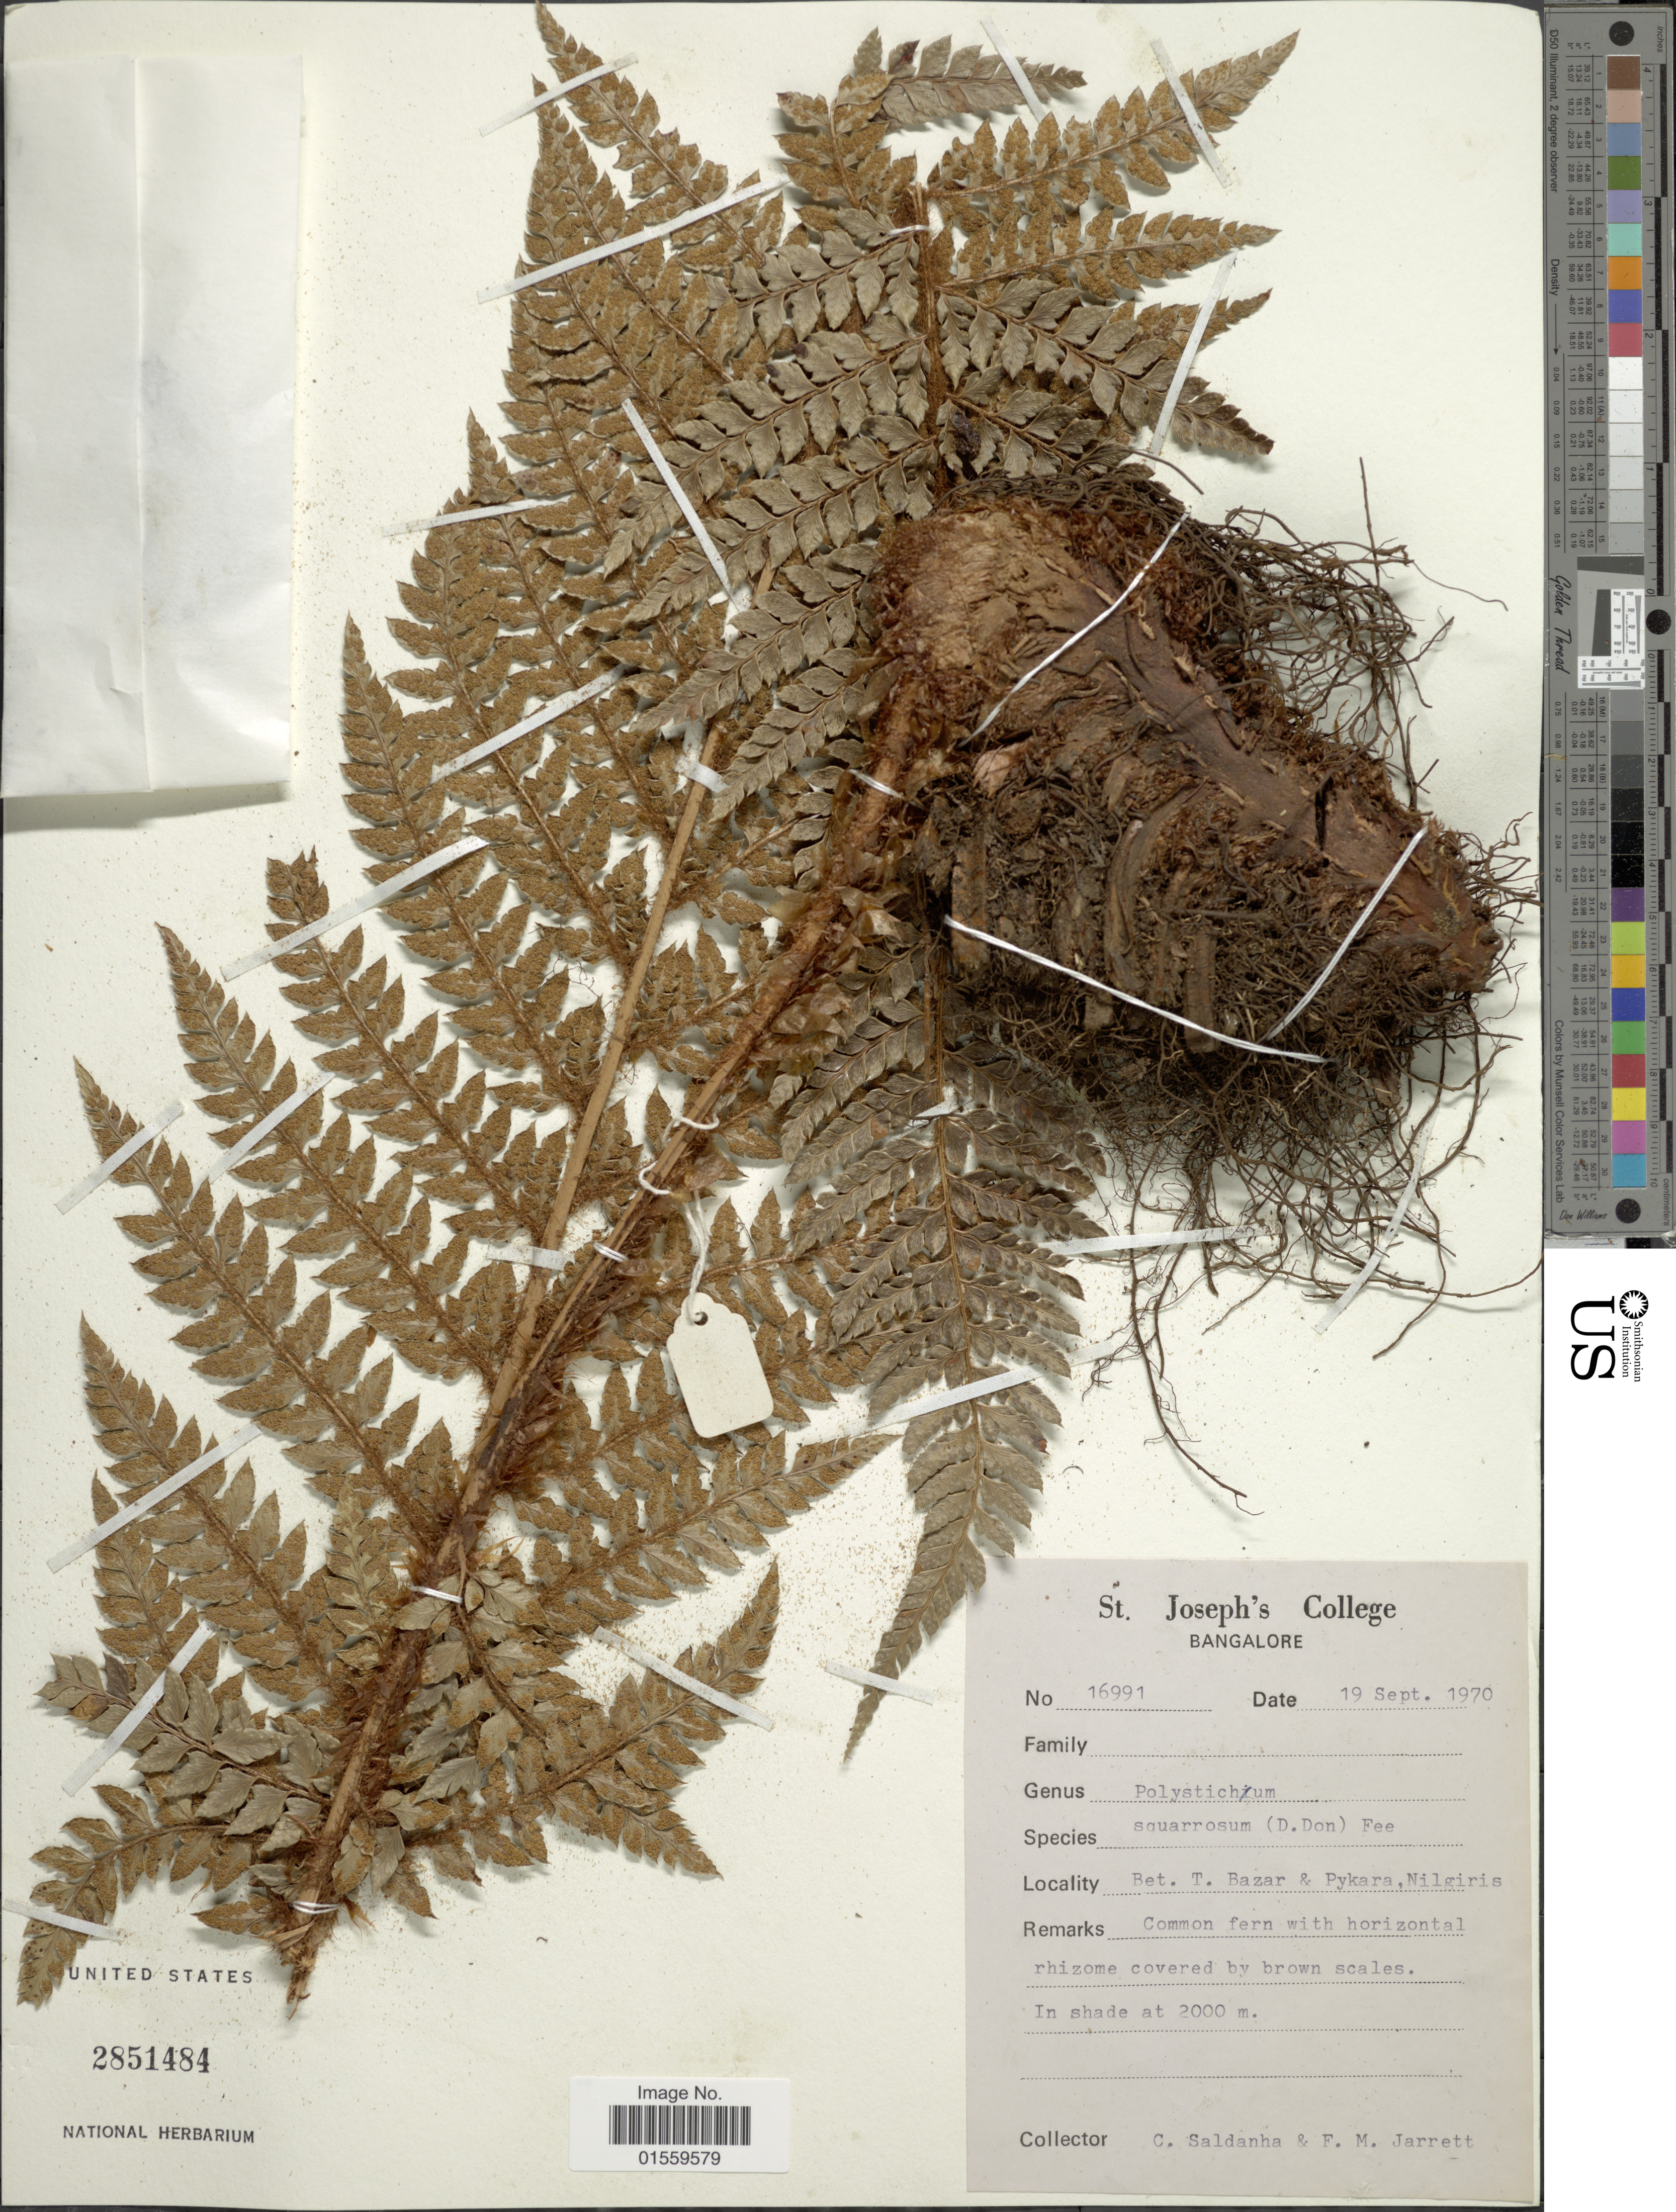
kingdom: Plantae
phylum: Tracheophyta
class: Polypodiopsida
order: Polypodiales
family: Dryopteridaceae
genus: Polystichum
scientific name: Polystichum squarrosum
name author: (D. Don) Fée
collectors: C. Saldanha & F. M. Jarrett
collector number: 16991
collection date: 1970-09-19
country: India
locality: Bet. T. Barzar & Pykara, Nilgiris.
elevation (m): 2000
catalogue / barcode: US 2851484